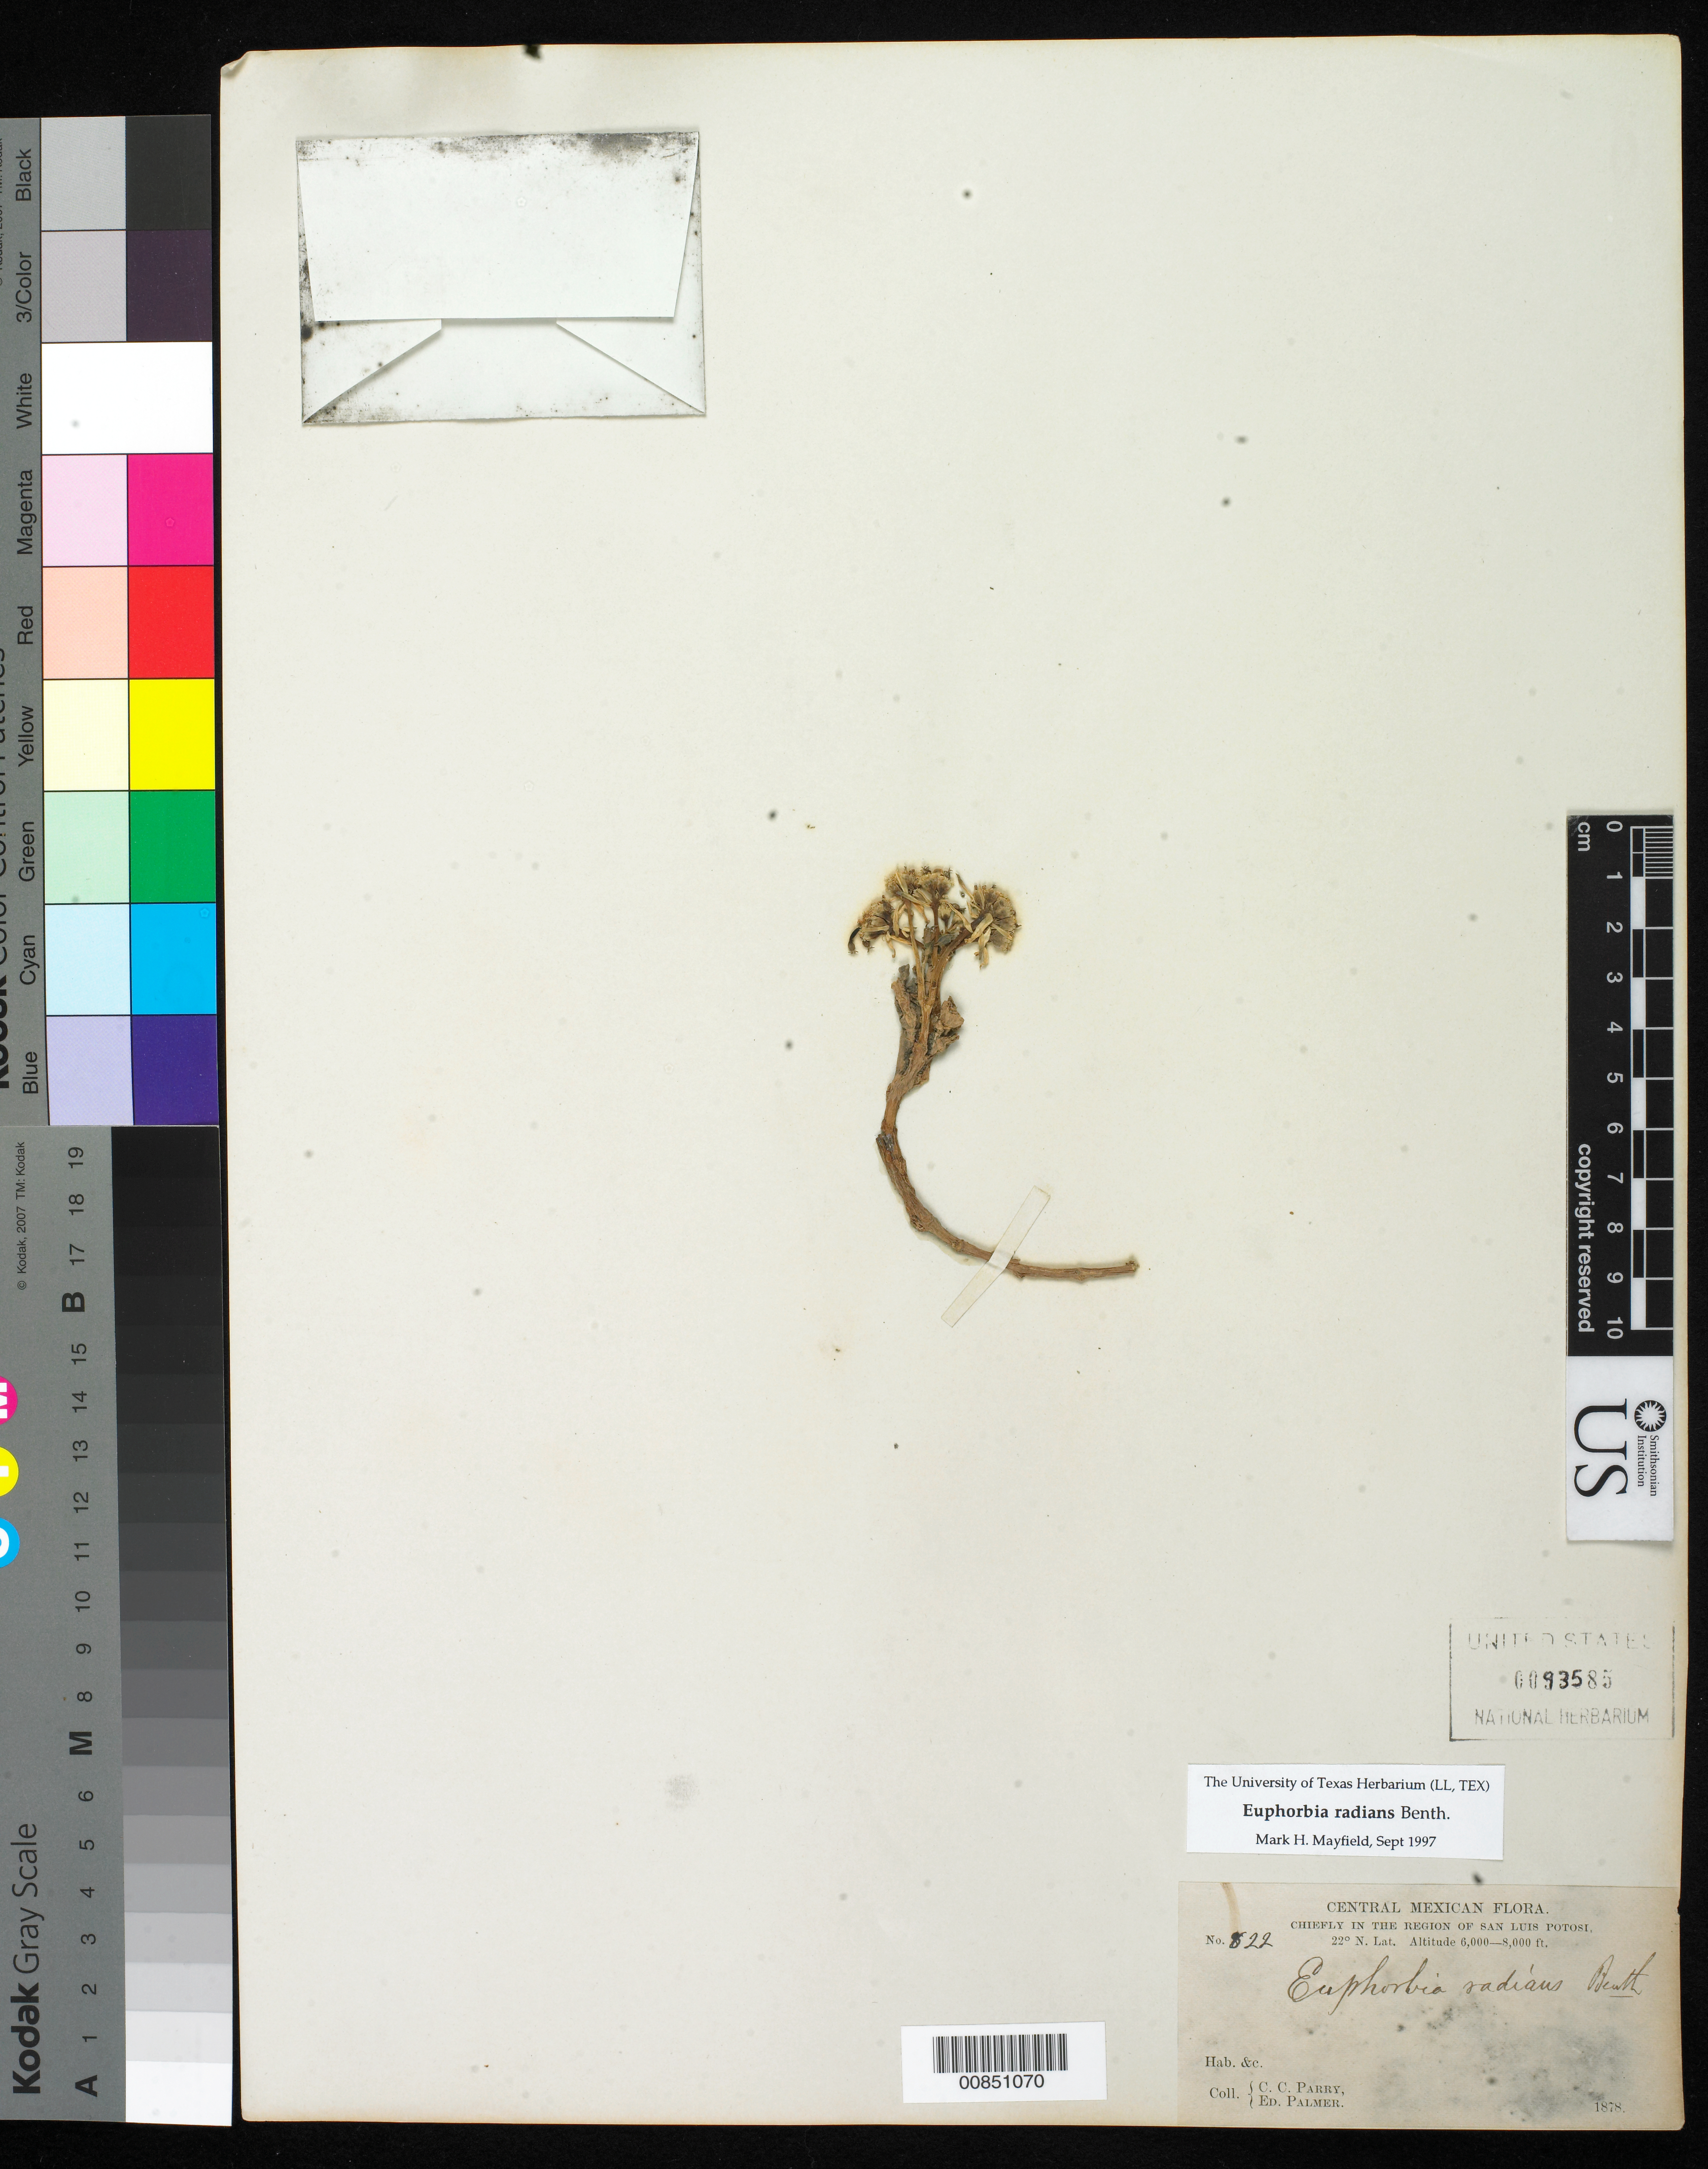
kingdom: Plantae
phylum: Tracheophyta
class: Magnoliopsida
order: Malpighiales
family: Euphorbiaceae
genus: Euphorbia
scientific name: Euphorbia radians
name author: Benth.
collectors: C. C. Parry & E. Palmer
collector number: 822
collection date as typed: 1878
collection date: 1878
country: Mexico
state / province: San Luis Potosí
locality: Chiefly in the region of San Luis Potosí.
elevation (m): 1829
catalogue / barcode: US 93585